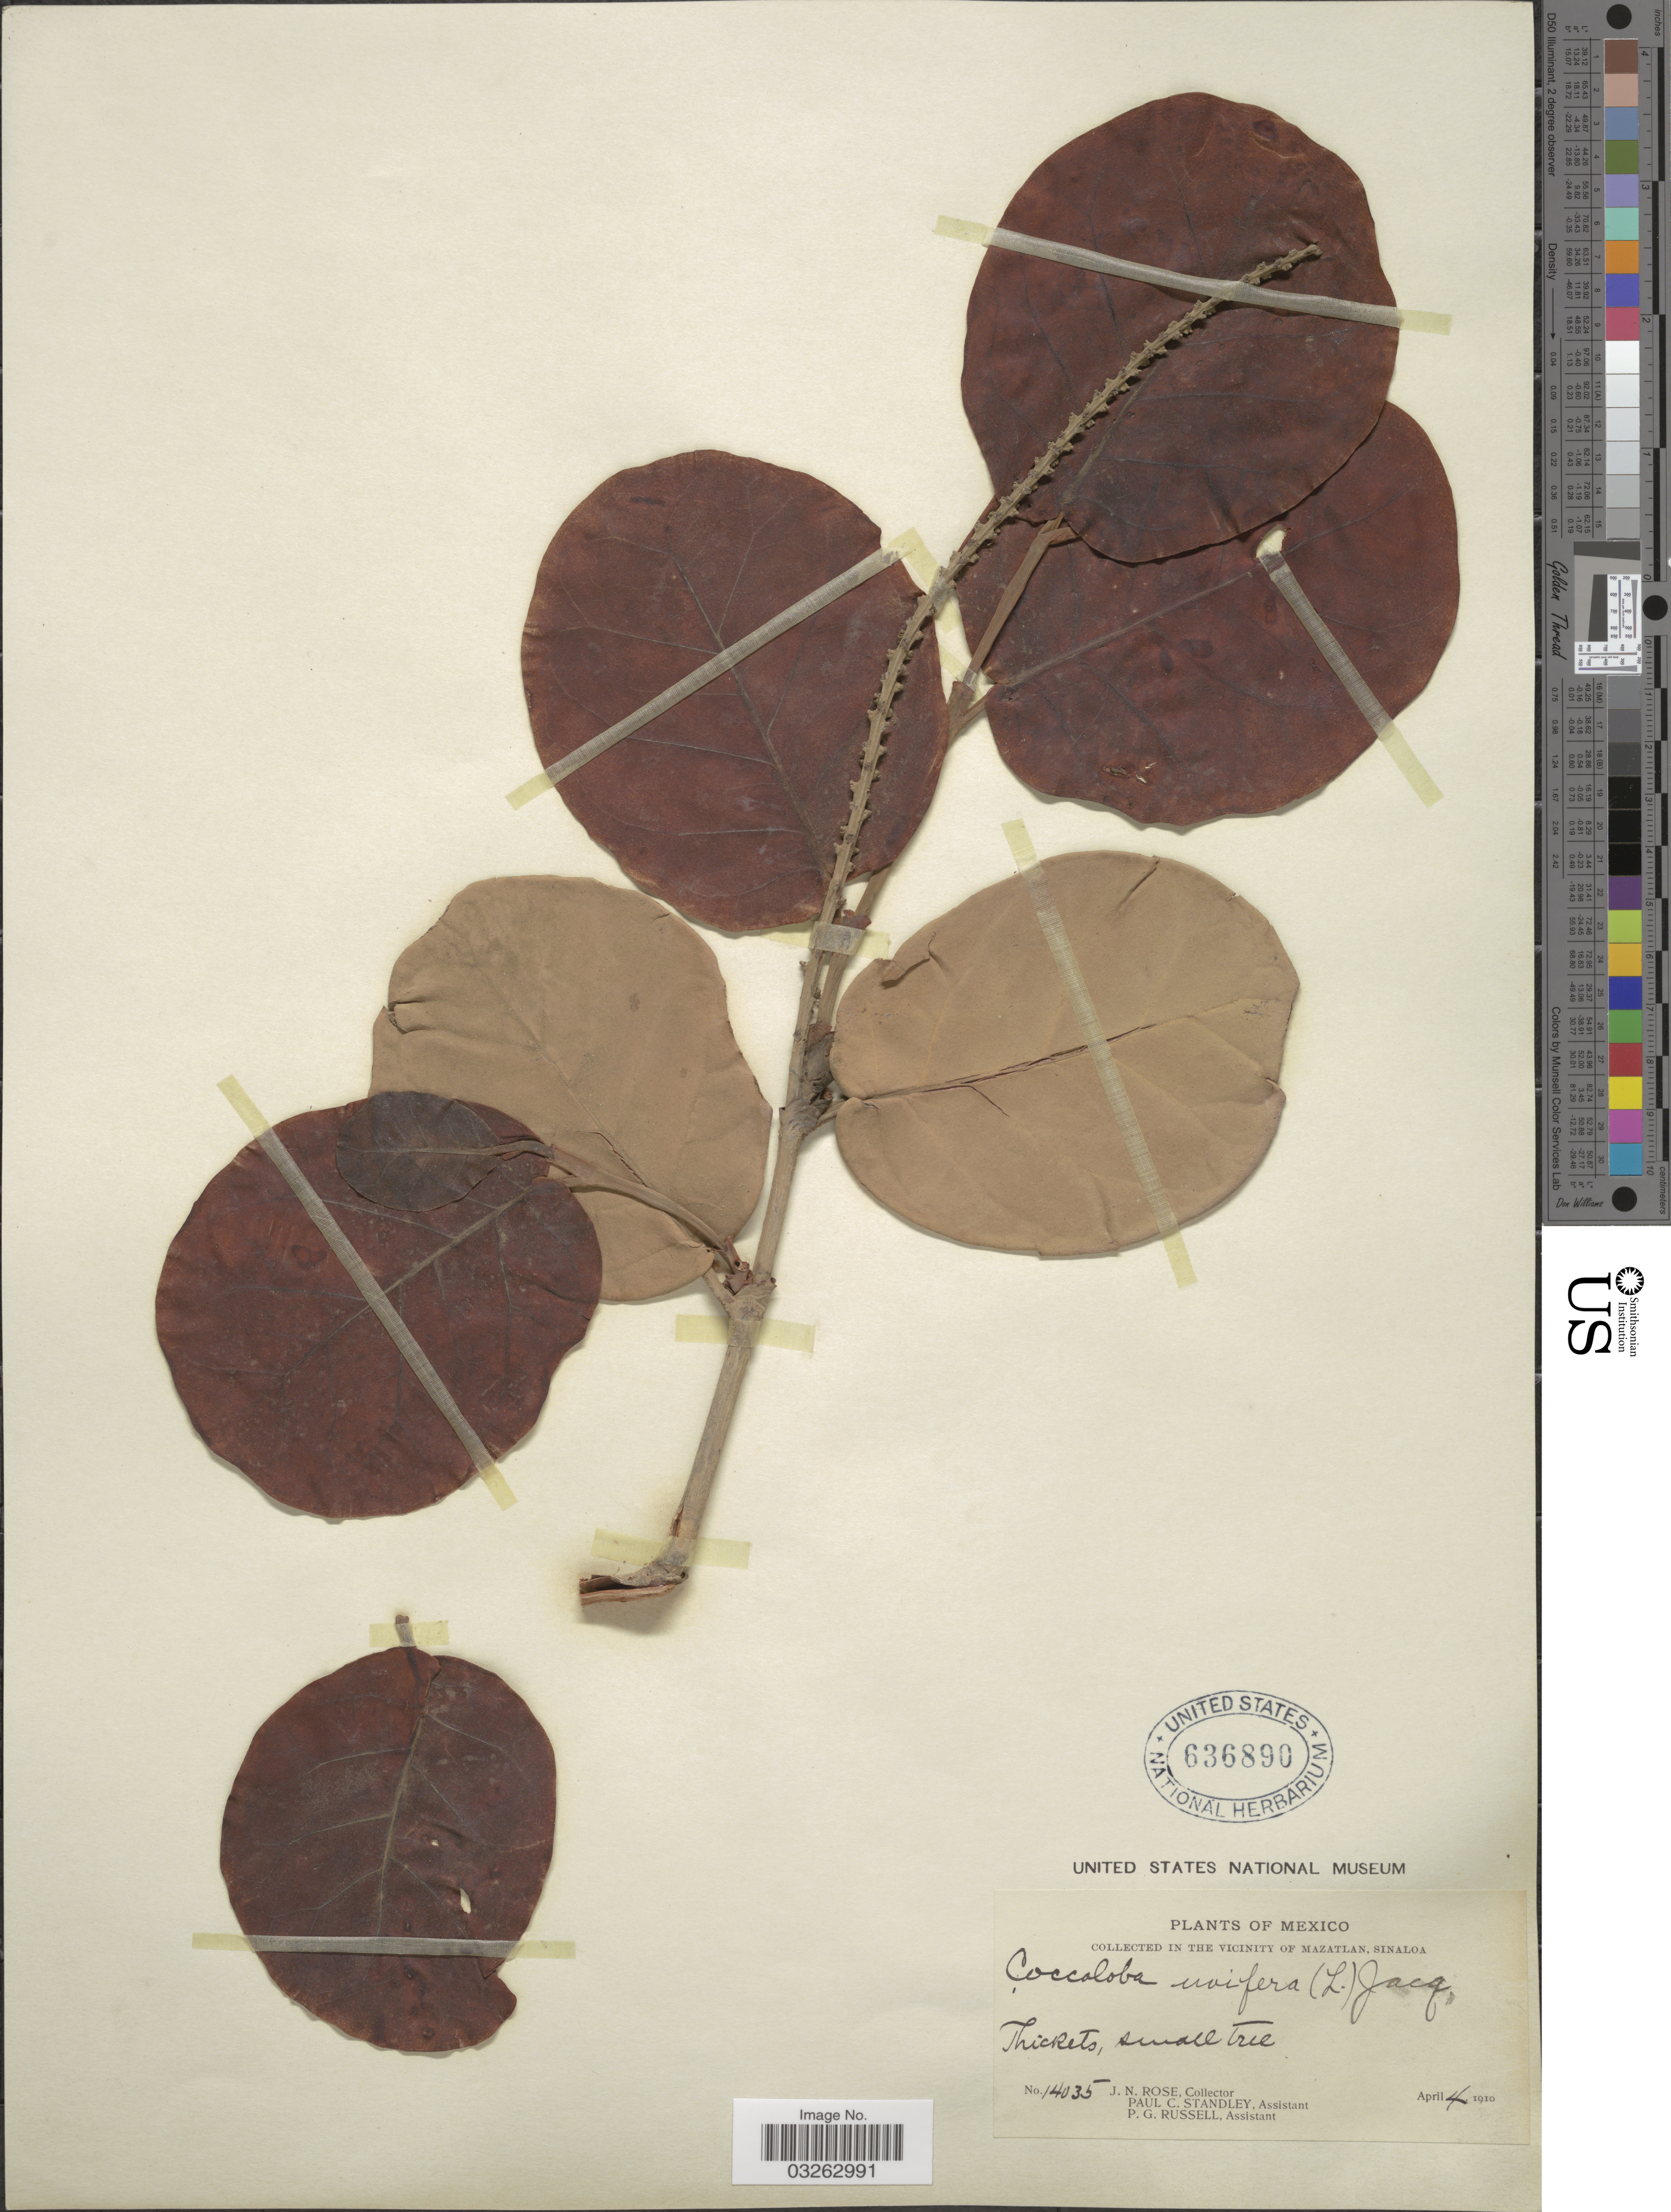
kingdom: Plantae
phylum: Tracheophyta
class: Magnoliopsida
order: Caryophyllales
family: Polygonaceae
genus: Coccoloba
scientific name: Coccoloba uvifera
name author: L.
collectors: J. N. Rose, P. C. Standley & P. G. Russell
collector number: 14035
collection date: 1910-04-04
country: Mexico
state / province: Sinaloa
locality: In the vicinity of Mazatlan.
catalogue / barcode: US 636890